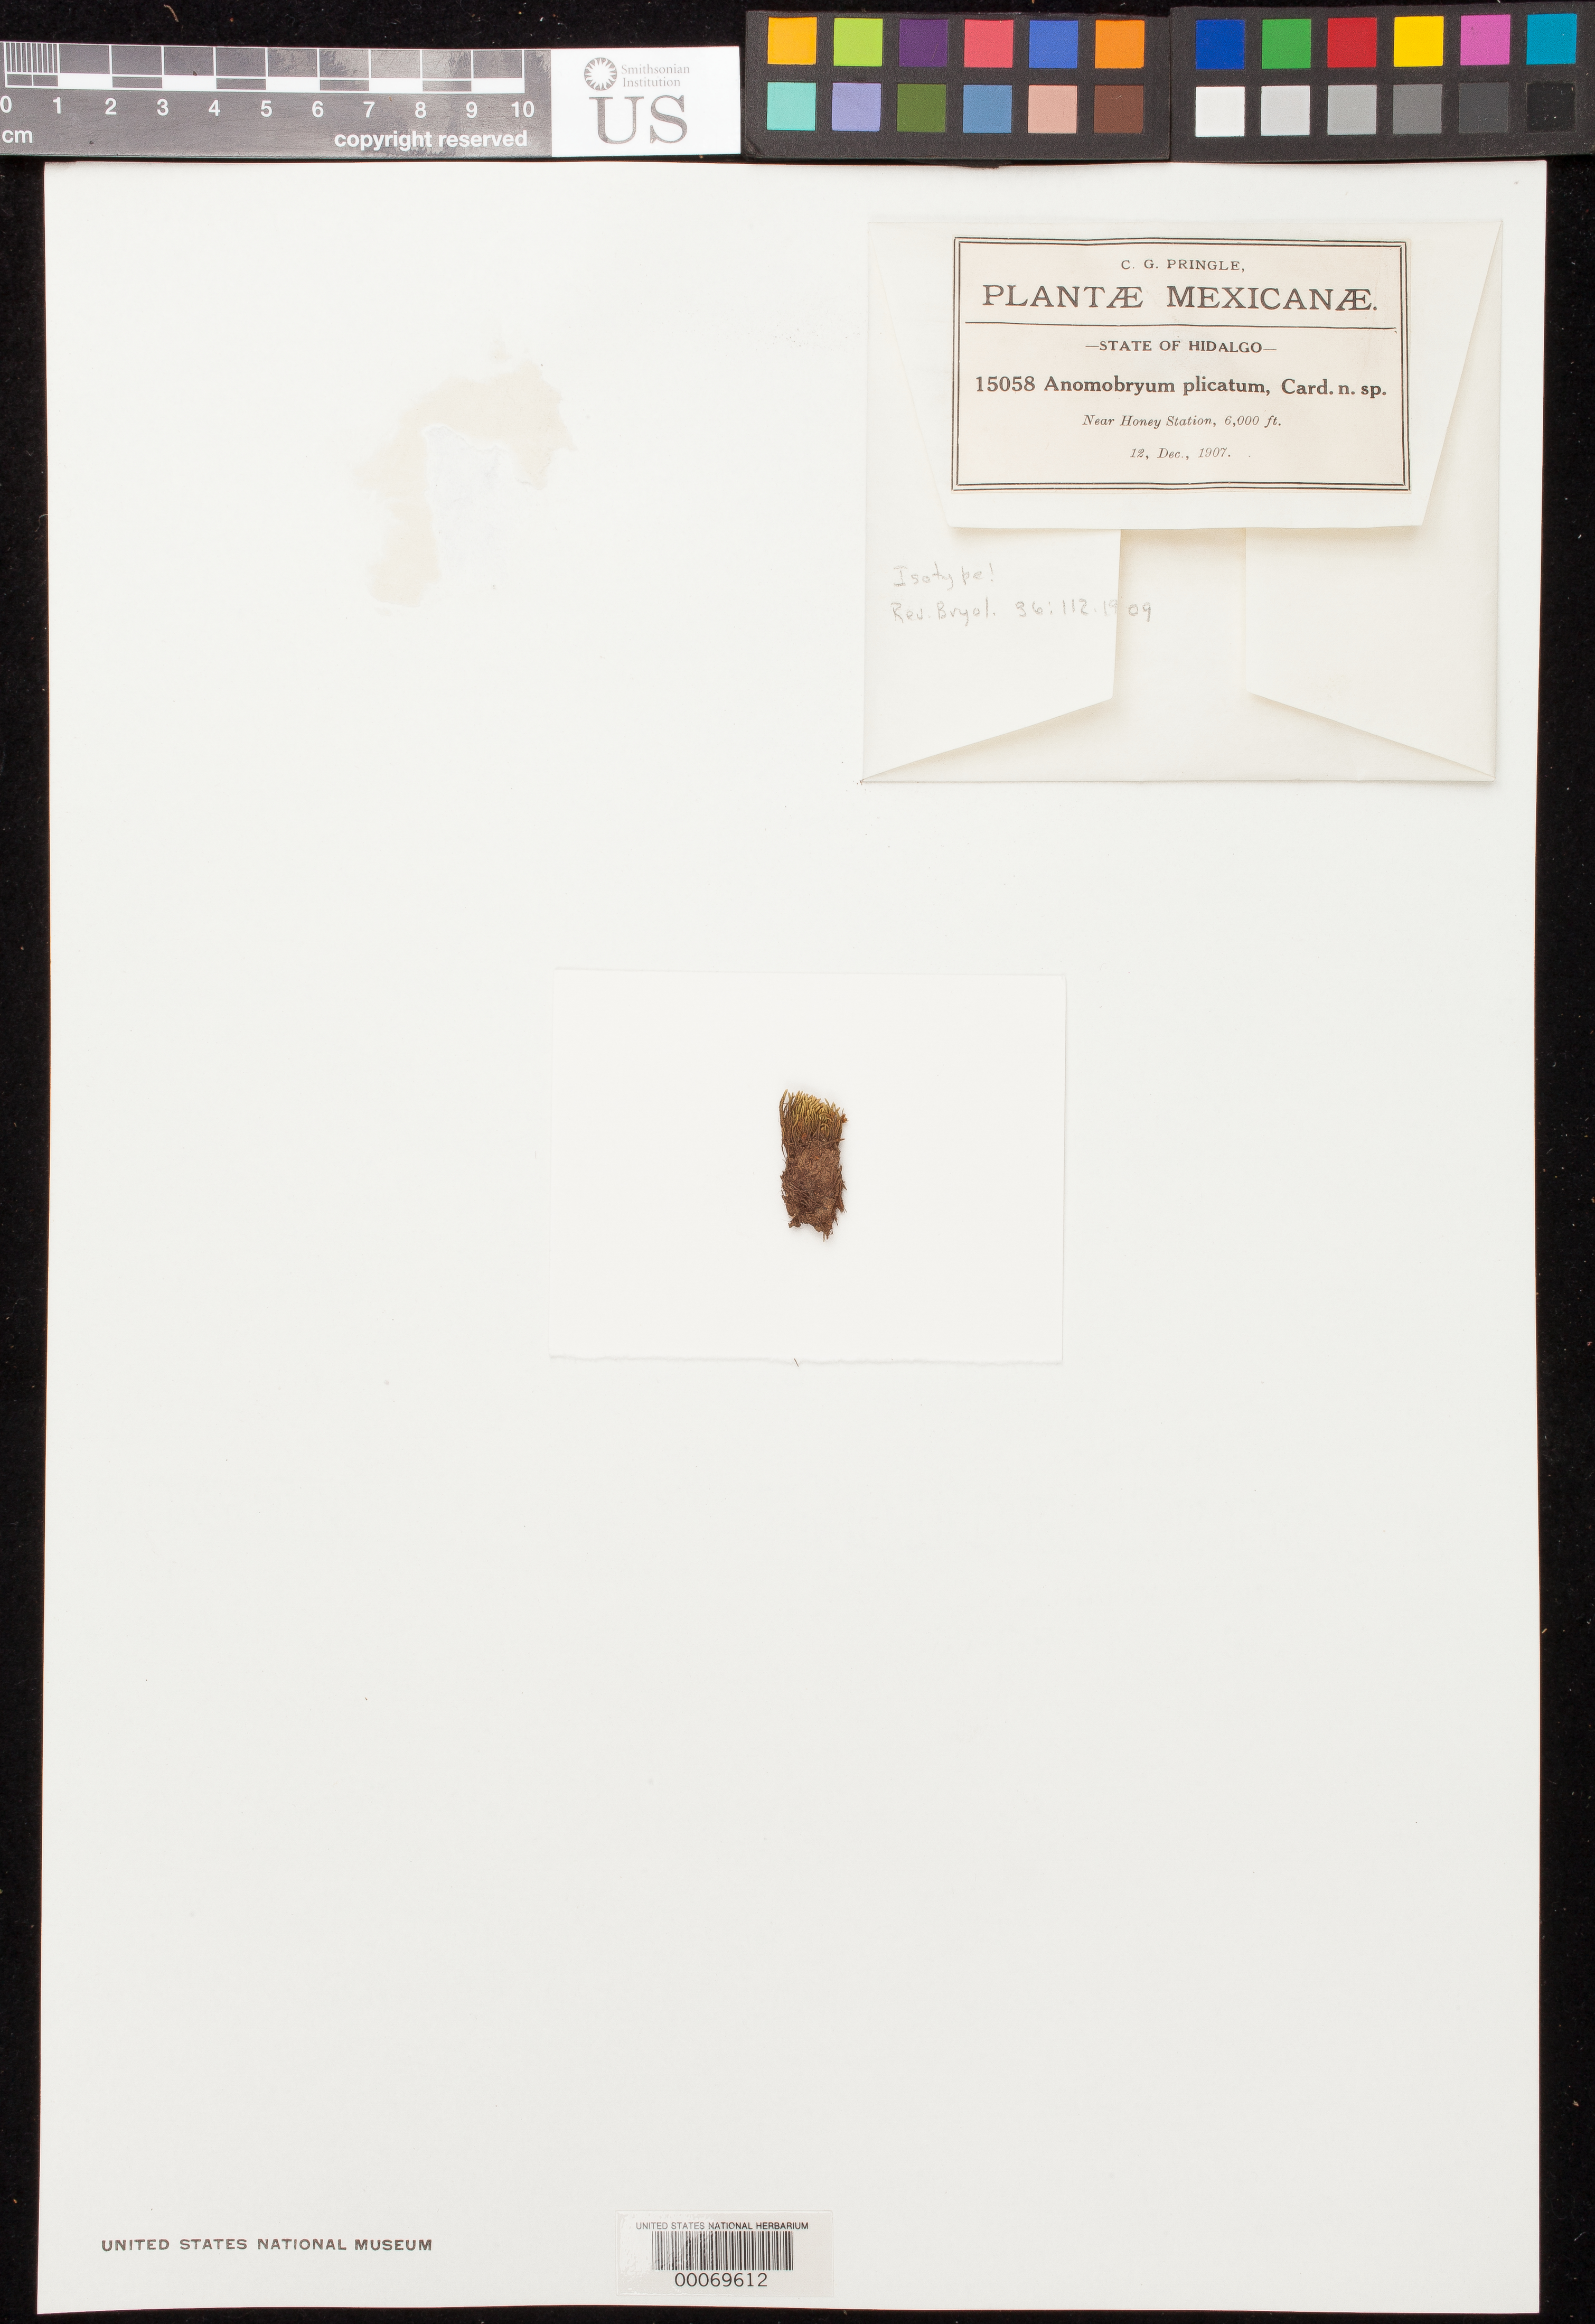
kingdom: Plantae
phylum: Bryophyta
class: Bryopsida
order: Bryales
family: Bryaceae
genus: Anomobryum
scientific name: Anomobryum plicatum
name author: Cardot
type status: Isotype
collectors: C. G. Pringle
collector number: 15058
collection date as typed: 12 Dec 1907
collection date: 1907-12-12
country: Mexico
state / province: Hidalgo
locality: Near Honey Station.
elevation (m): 1829